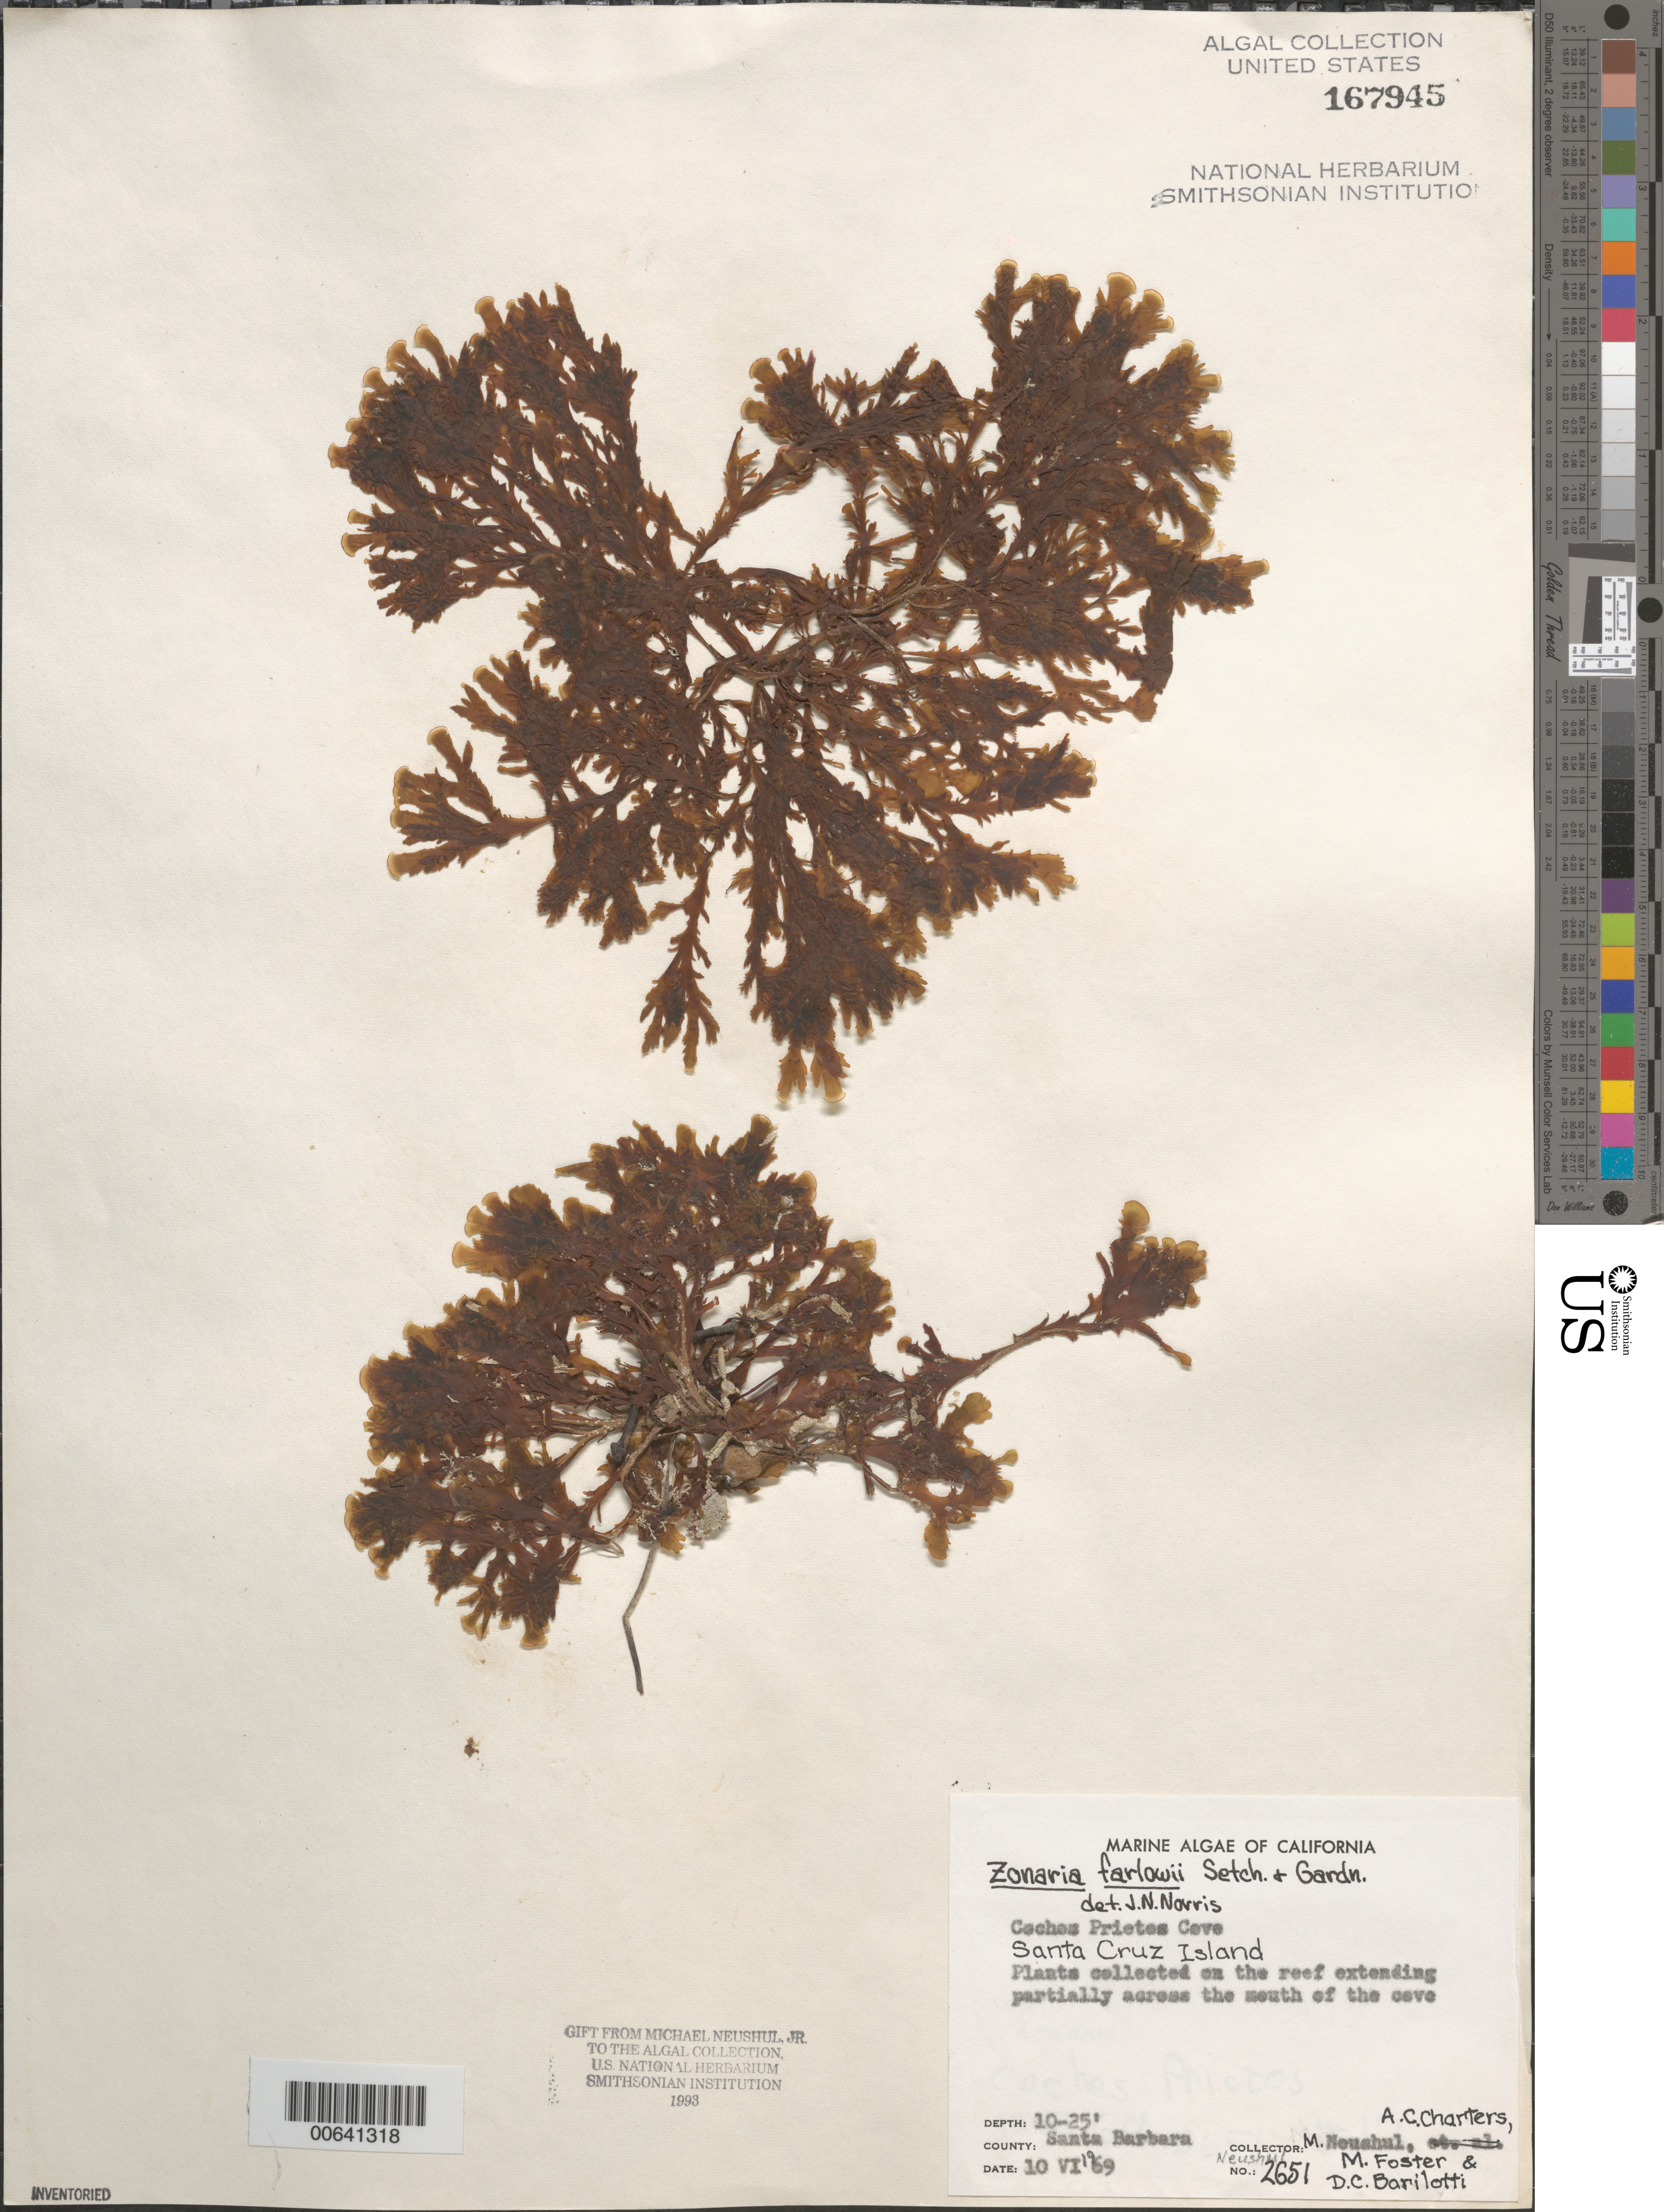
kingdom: Chromista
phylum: Ochrophyta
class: Phaeophyceae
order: Dictyotales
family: Dictyotaceae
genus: Zonaria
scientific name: Zonaria farlowii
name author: Setch. & N.L. Gardner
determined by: Norris, James N.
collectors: M. Neushul, A. Charters, M. Foster & D. C. Barilotti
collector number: Neushul 2651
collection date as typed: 10 Jun 1969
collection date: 1969-06-10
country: United States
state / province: California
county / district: Santa Barbara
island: Santa Cruz Island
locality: Coches Prietos Cove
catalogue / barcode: US 167945